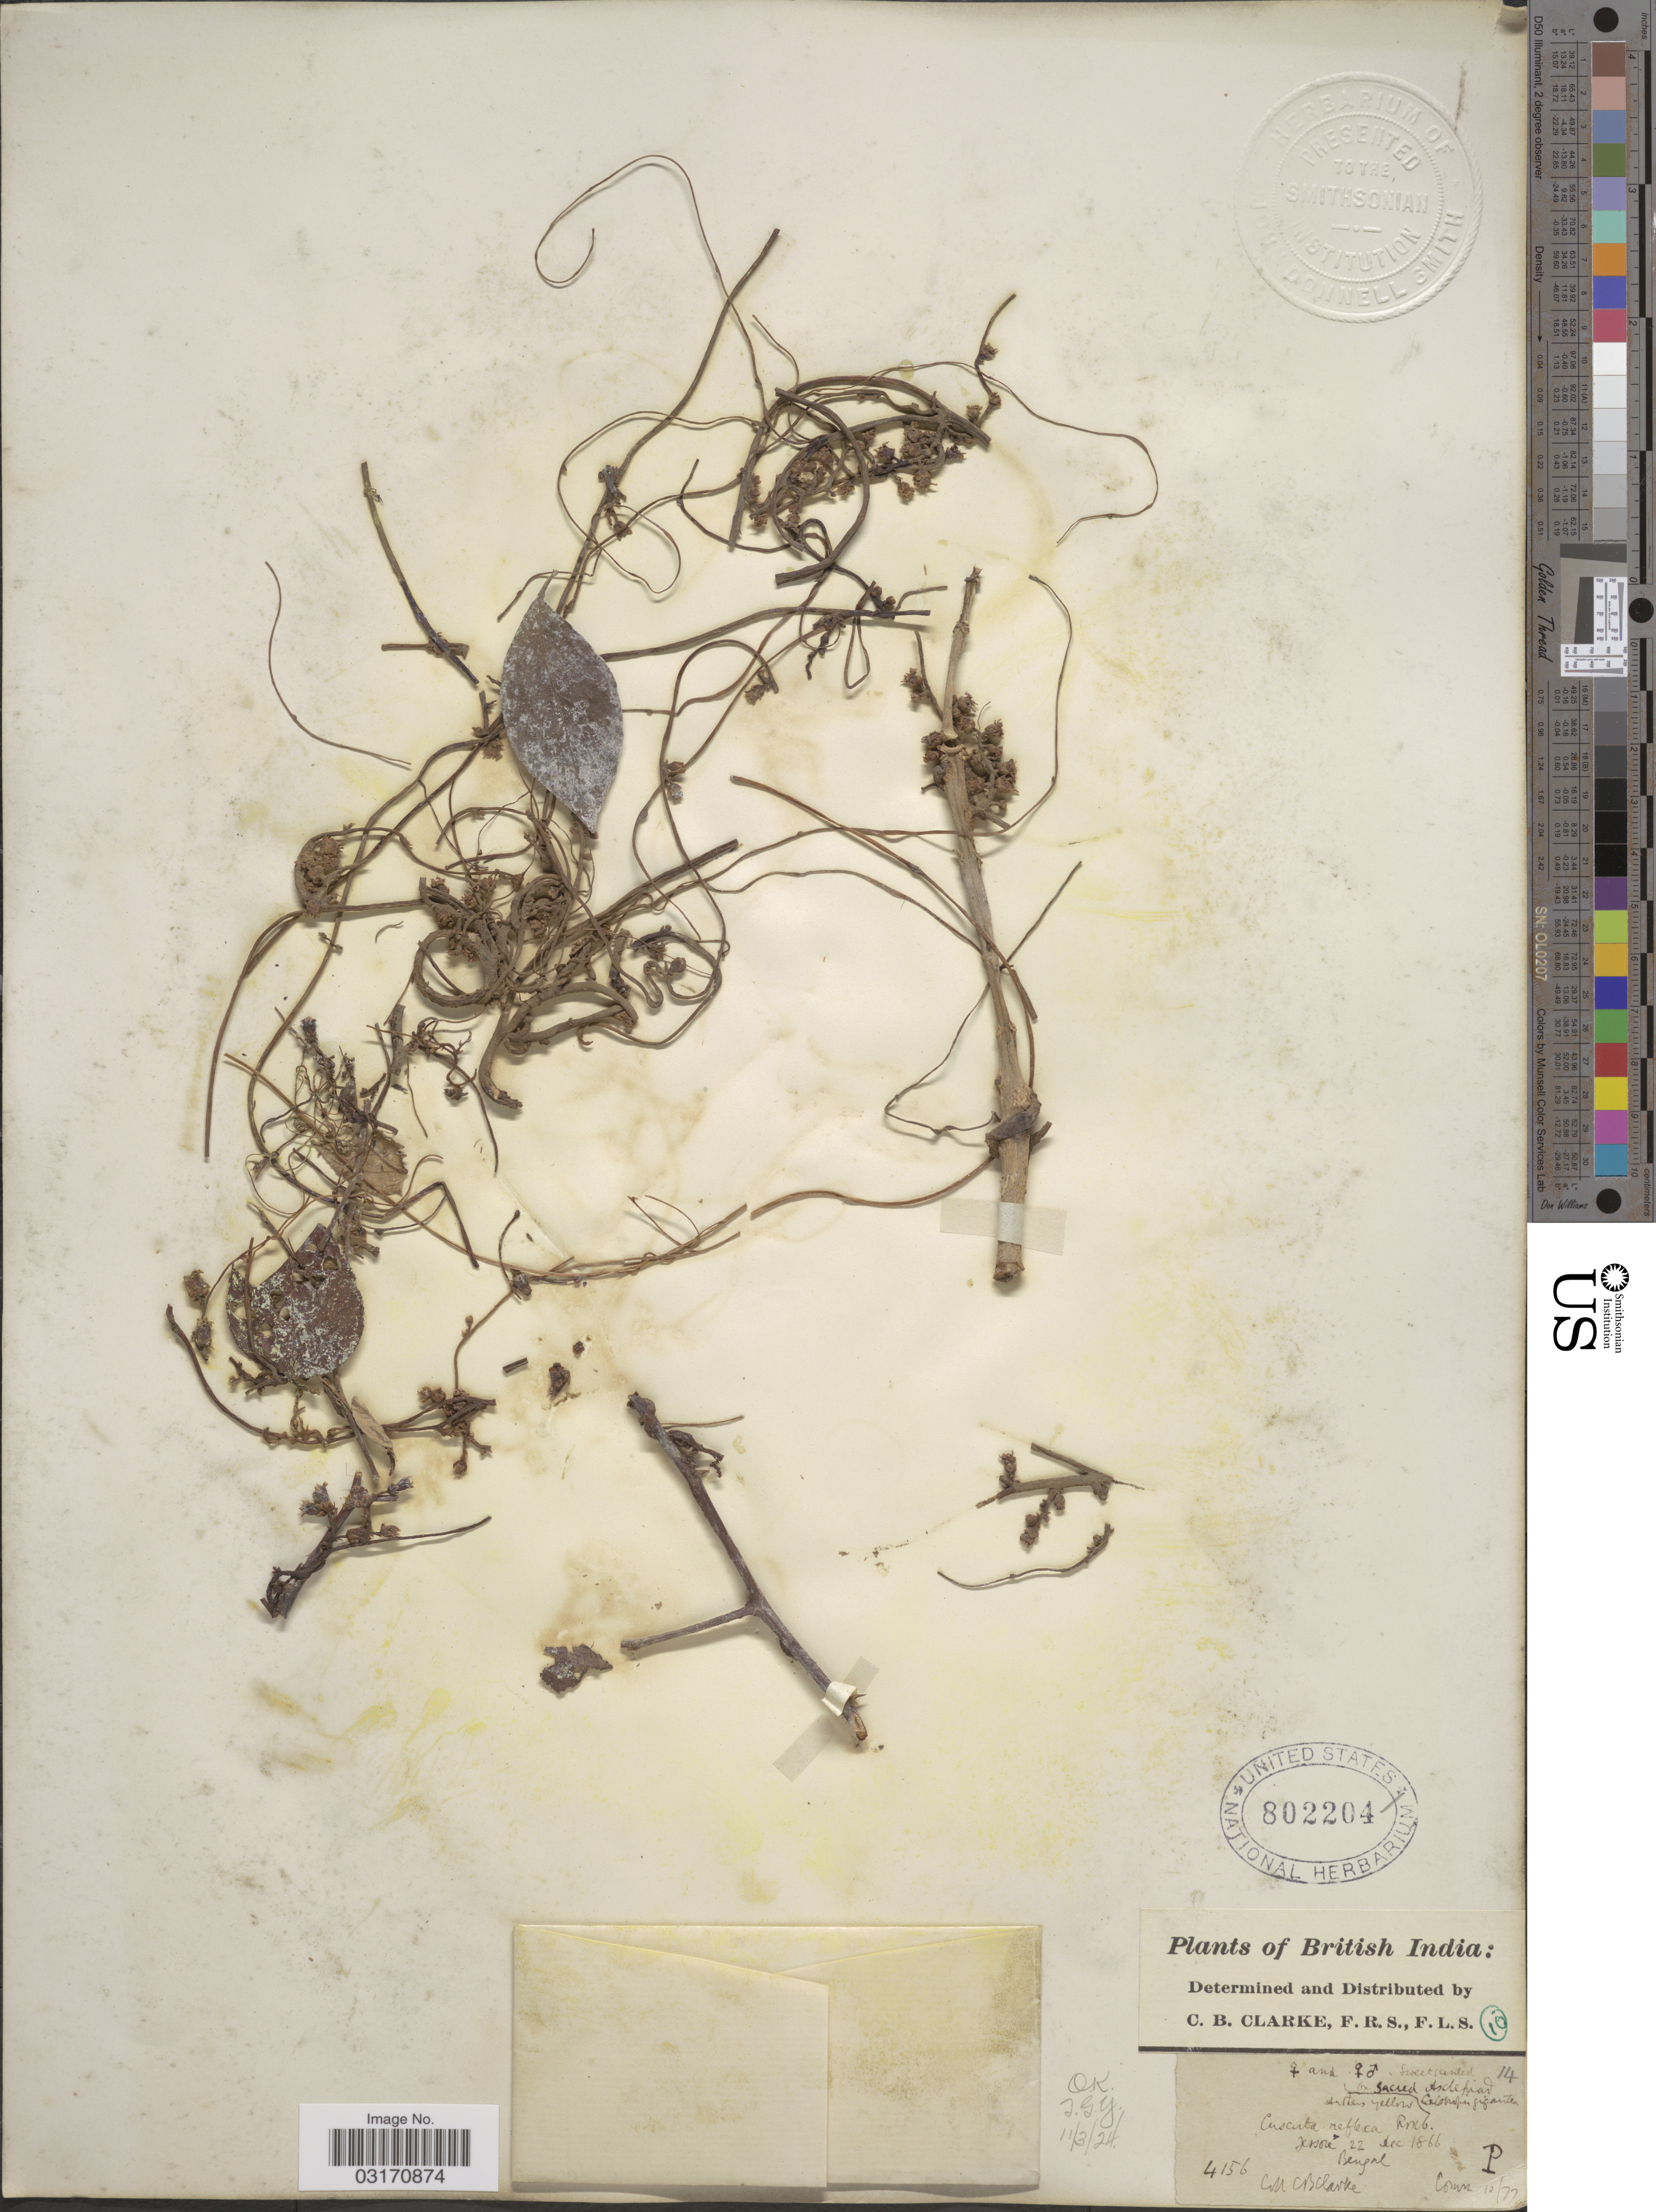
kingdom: Plantae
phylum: Tracheophyta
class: Magnoliopsida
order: Solanales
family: Convolvulaceae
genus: Cuscuta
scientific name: Cuscuta reflexa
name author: Roxb.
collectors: C. B. Clarke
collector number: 4156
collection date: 1866-12-22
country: India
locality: British India. Jessore. Bengal.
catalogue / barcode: US 802204